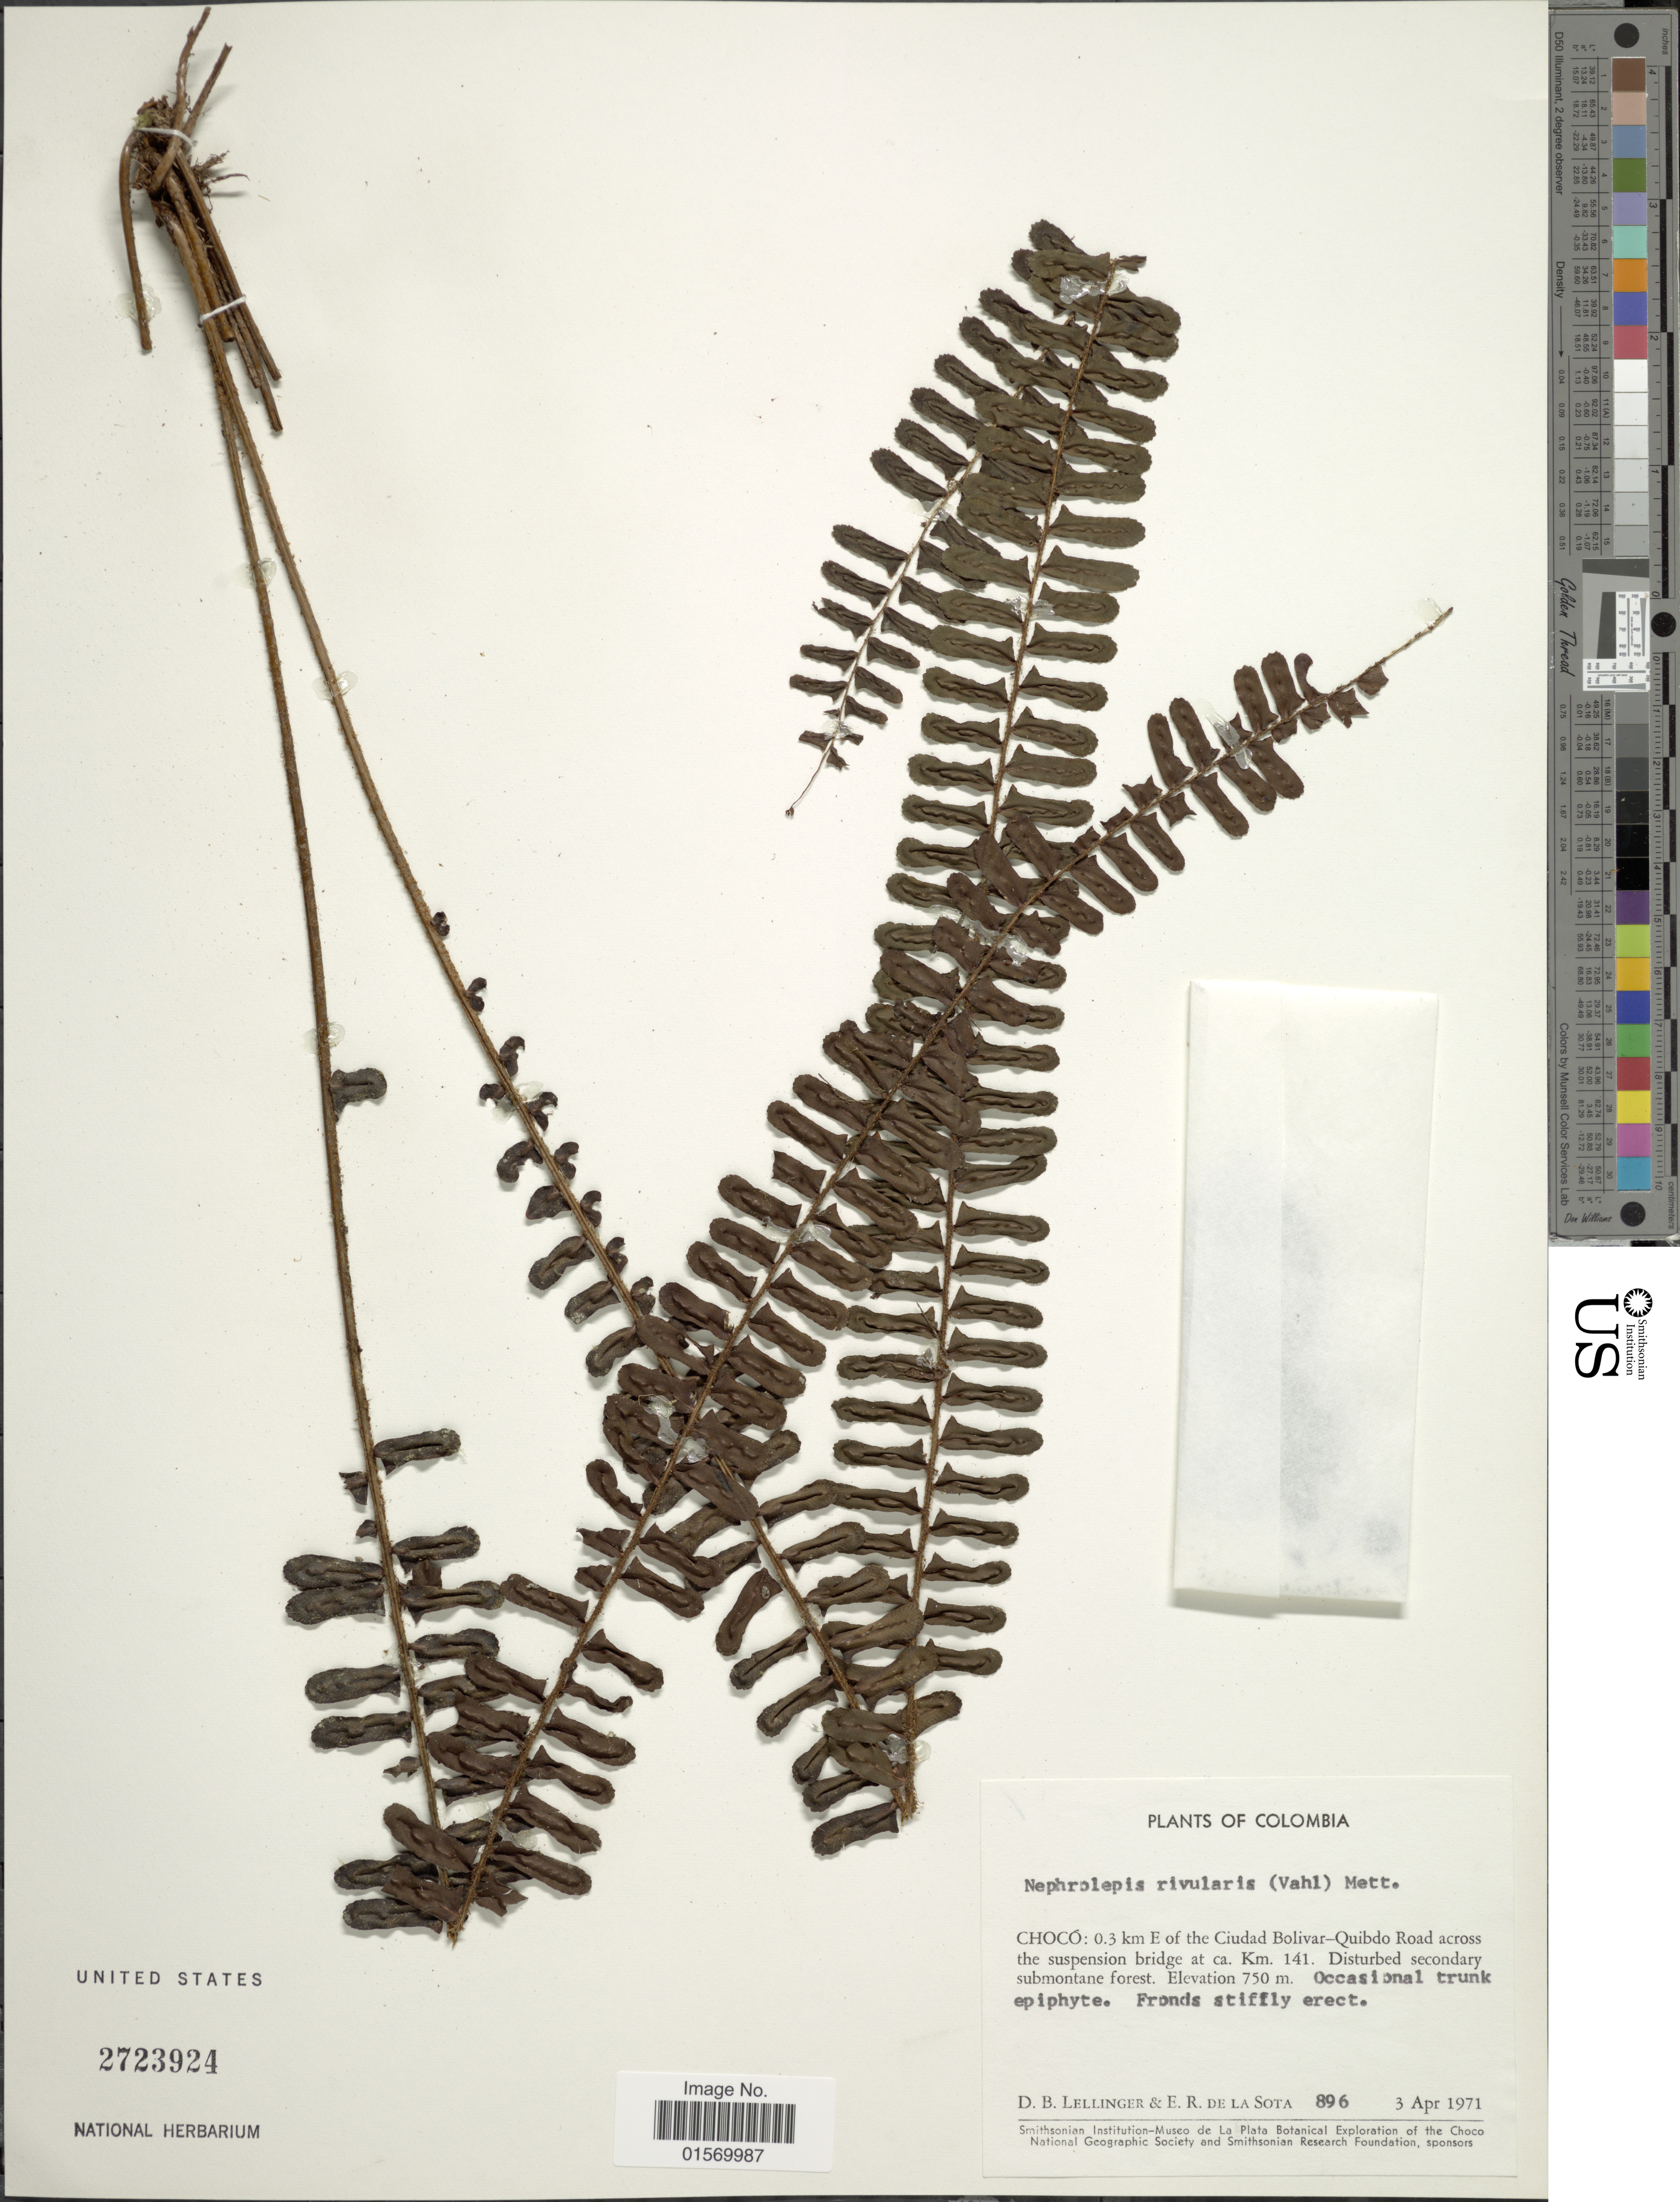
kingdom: Plantae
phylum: Tracheophyta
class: Polypodiopsida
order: Polypodiales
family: Nephrolepidaceae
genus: Nephrolepis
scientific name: Nephrolepis rivularis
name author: (Vahl) Mett. ex Krug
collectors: D. B. Lellinger & E. R. de la Sota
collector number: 896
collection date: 1971-04-03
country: Colombia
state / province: Chocó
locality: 0.3 km E of the Ciudad Bolivar-Quibdo Road across the suspension bridge at ca. Km 141. Disturbed secondary submontane forest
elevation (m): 750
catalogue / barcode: US 2723924